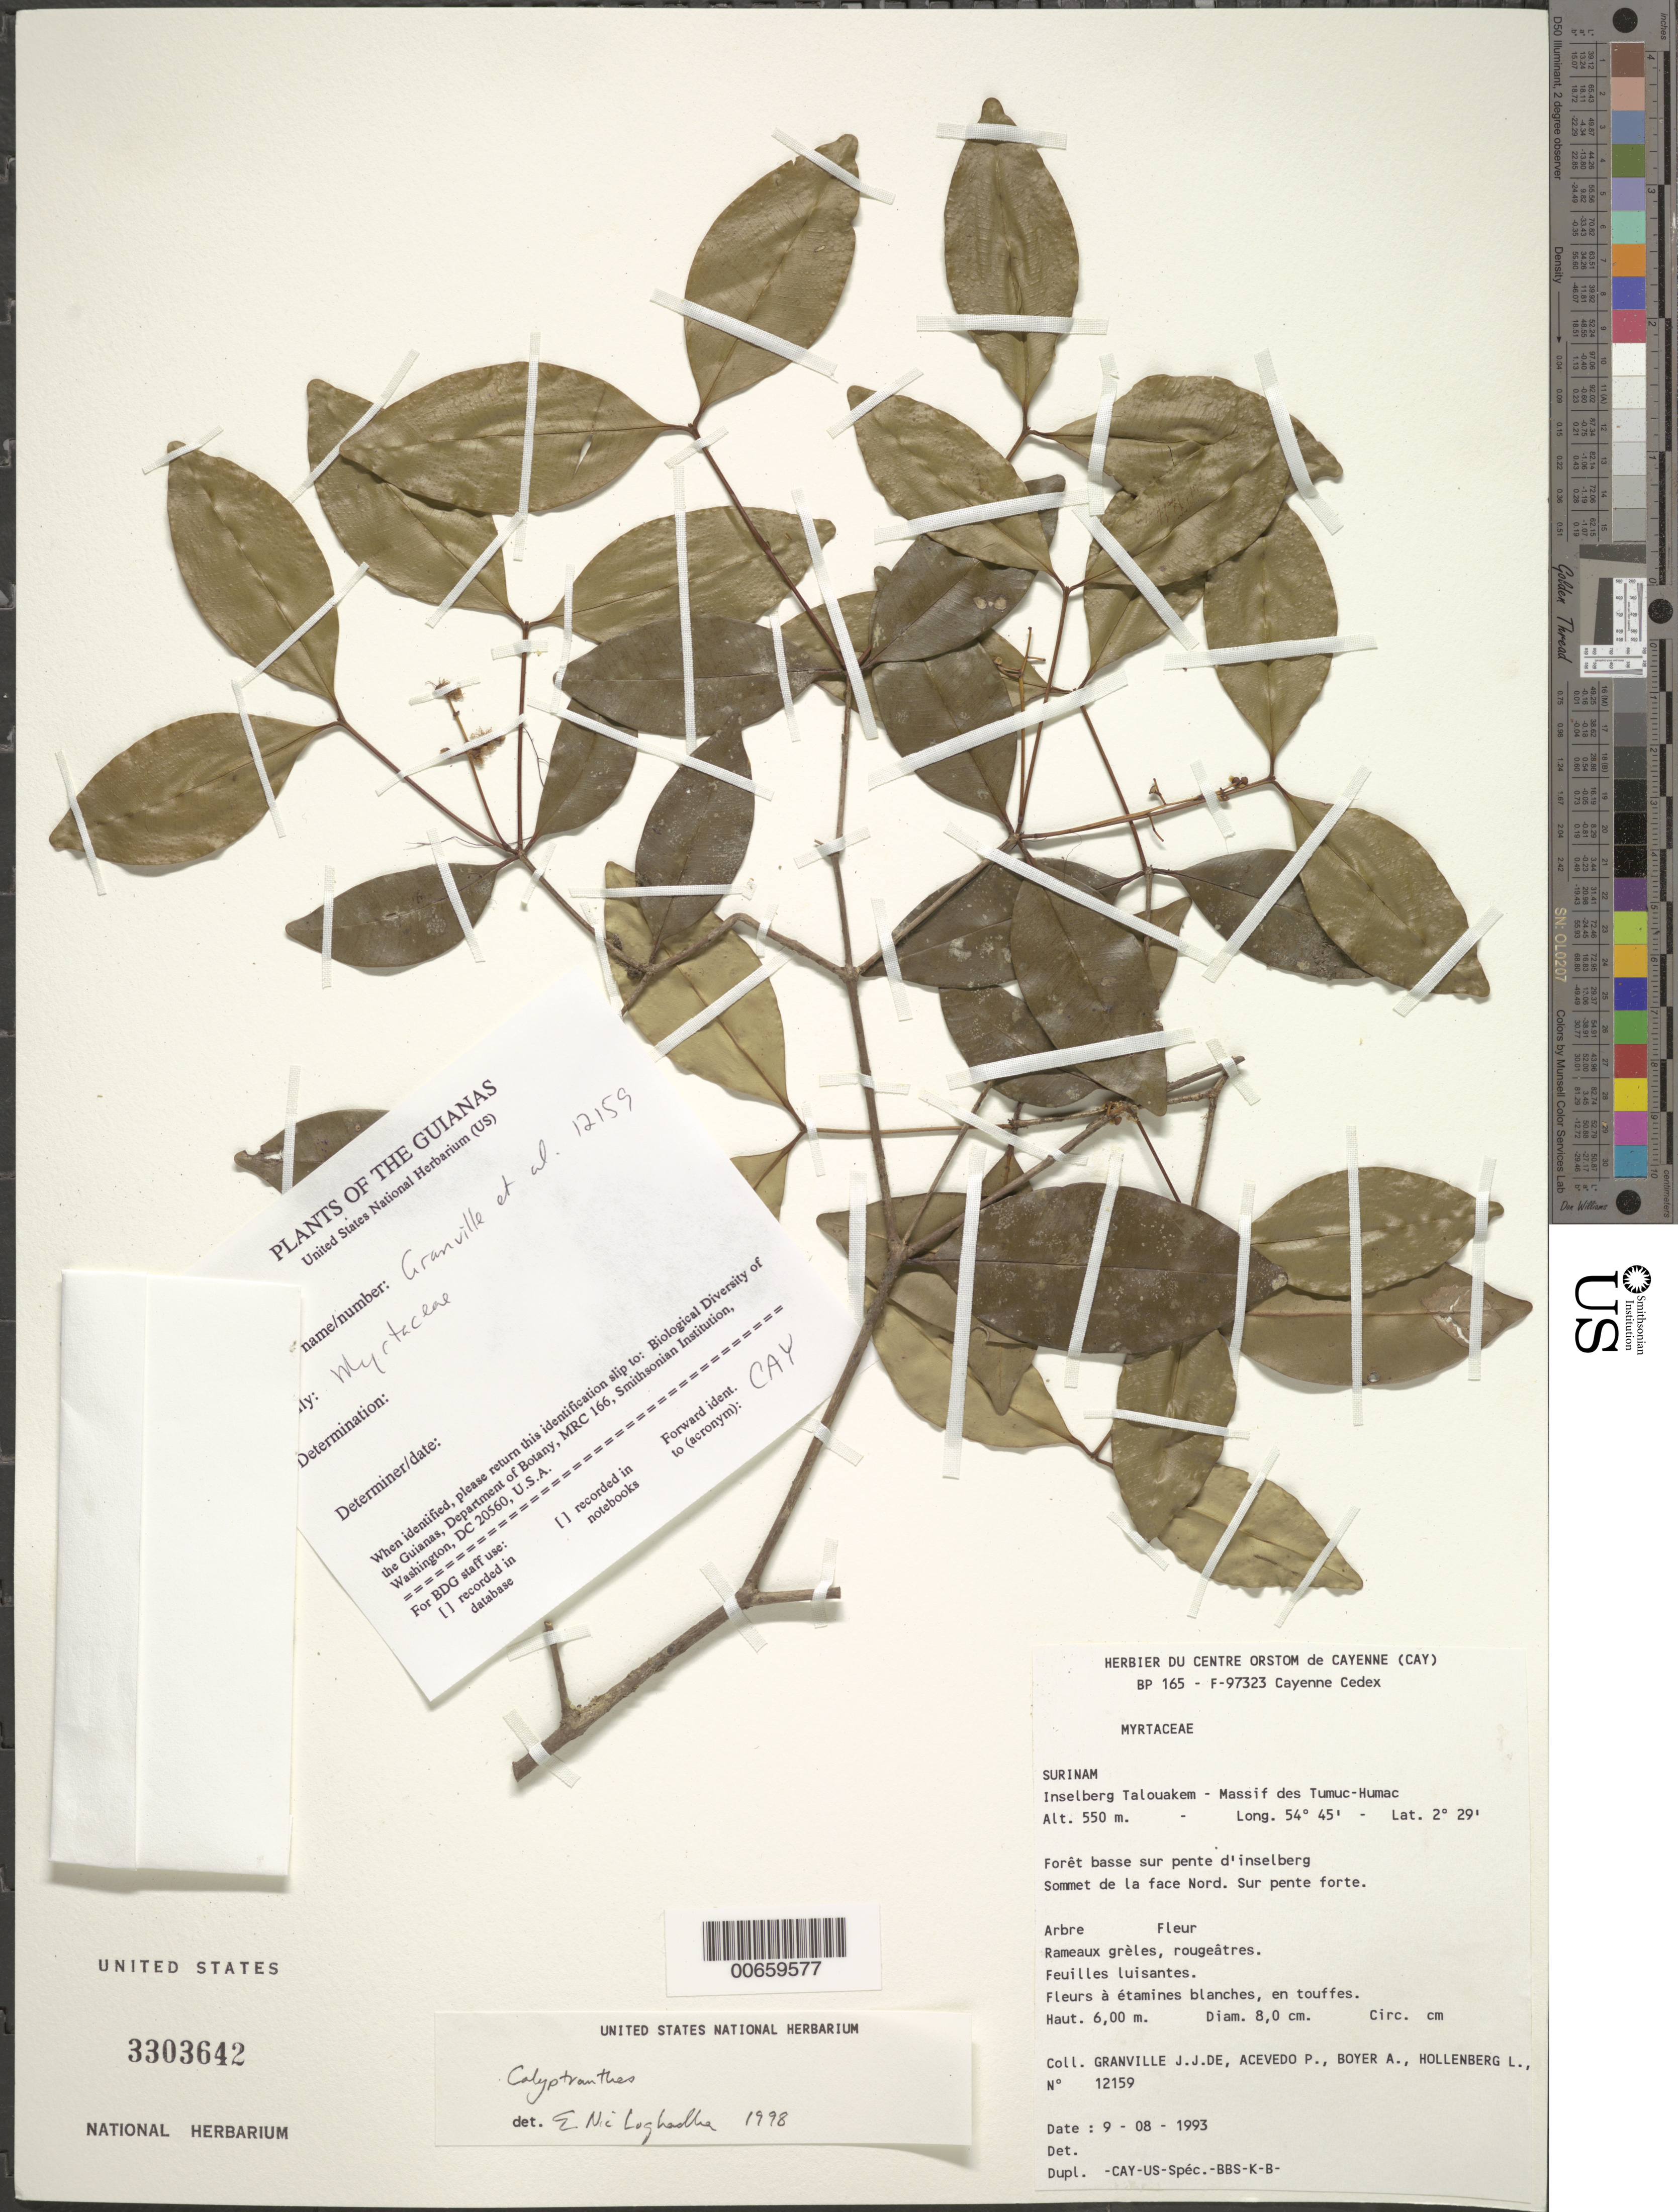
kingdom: Plantae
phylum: Tracheophyta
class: Magnoliopsida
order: Myrtales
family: Myrtaceae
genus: Myrcia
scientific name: Myrcia sp.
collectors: J.-J. de Granville, P. Acevedo-Rodr., A. Boyer & L. Hollenberg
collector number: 12159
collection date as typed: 9-Aug-93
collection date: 1993-08-09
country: Suriname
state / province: Sipaliwini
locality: Inselberg Talouakem, Massif des Tumuc-Humac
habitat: Forêt basse sur pente d'inselberg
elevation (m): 550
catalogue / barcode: US 3303642